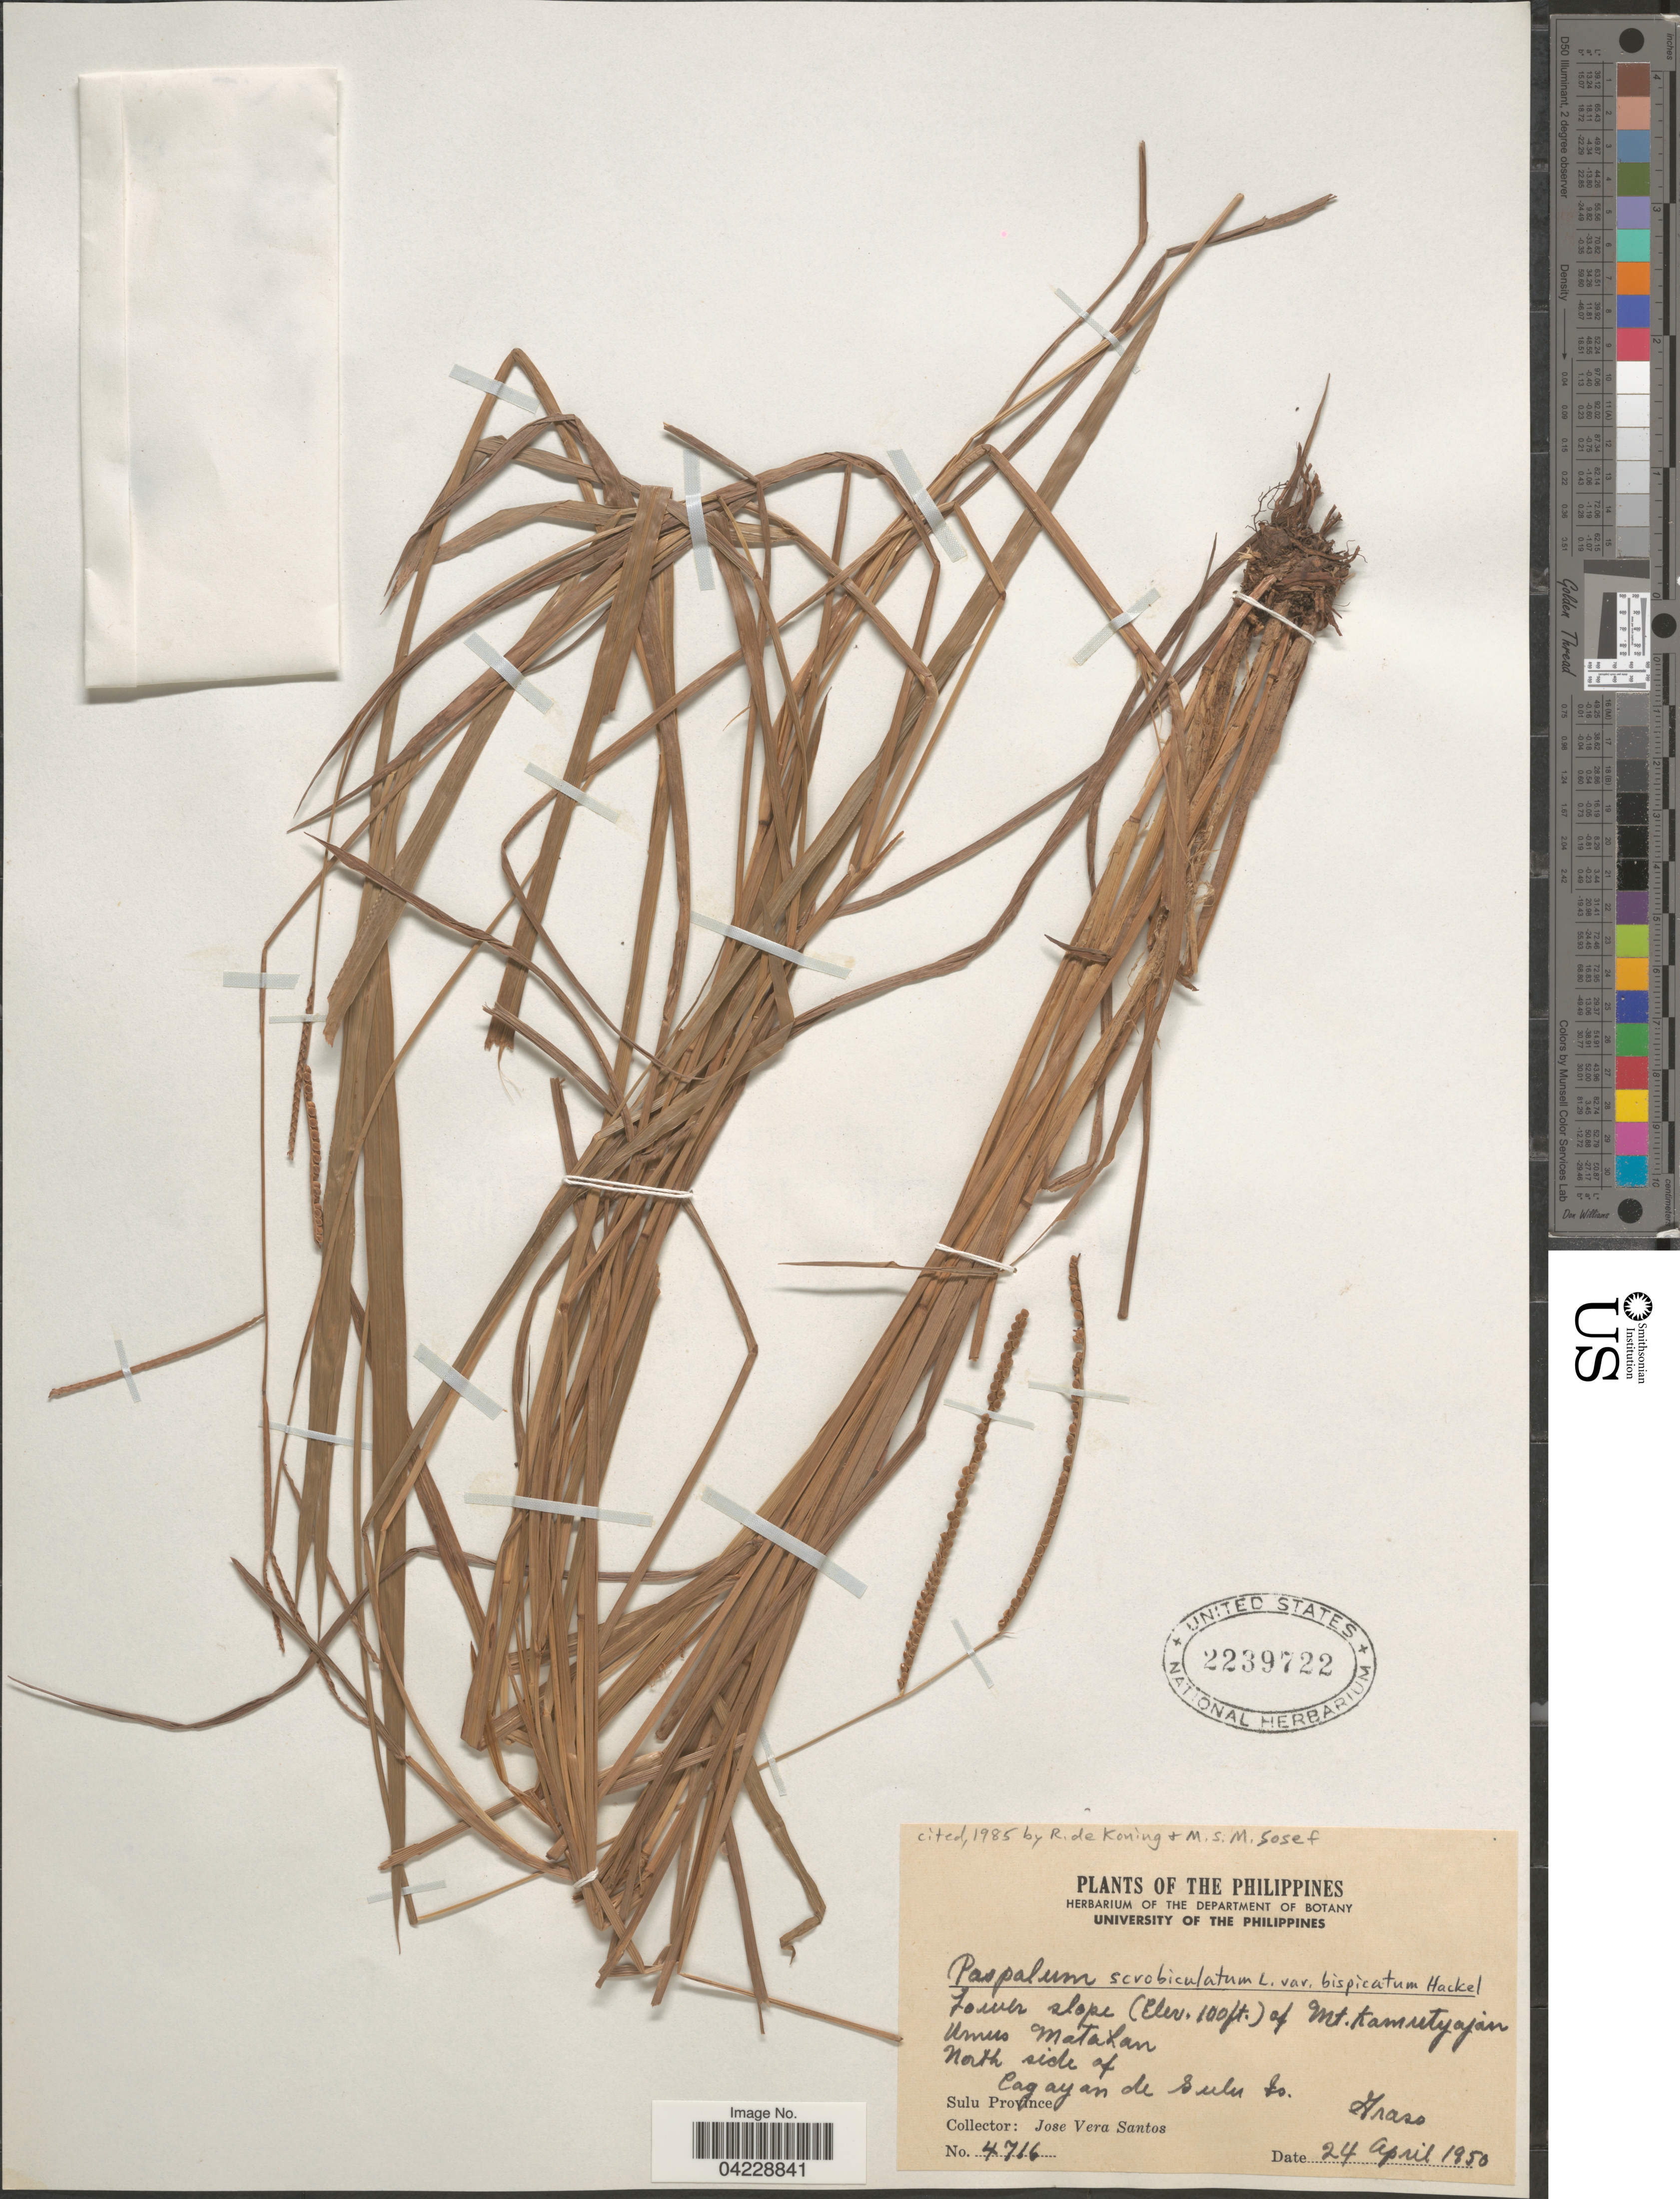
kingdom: Plantae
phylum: Tracheophyta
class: Liliopsida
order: Poales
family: Poaceae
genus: Paspalum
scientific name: Paspalum scrobiculatum var. bispicatum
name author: Hack. ex Merr.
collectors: J. Vera Santos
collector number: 4716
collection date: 1950-04-24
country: Philippines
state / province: Muslim Mindanao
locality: Lower slope of Mt. Kamutyajan. Umus Matahan. North side of Cagayan de Sulu Is. Sulu Province.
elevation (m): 30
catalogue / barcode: US 2239722